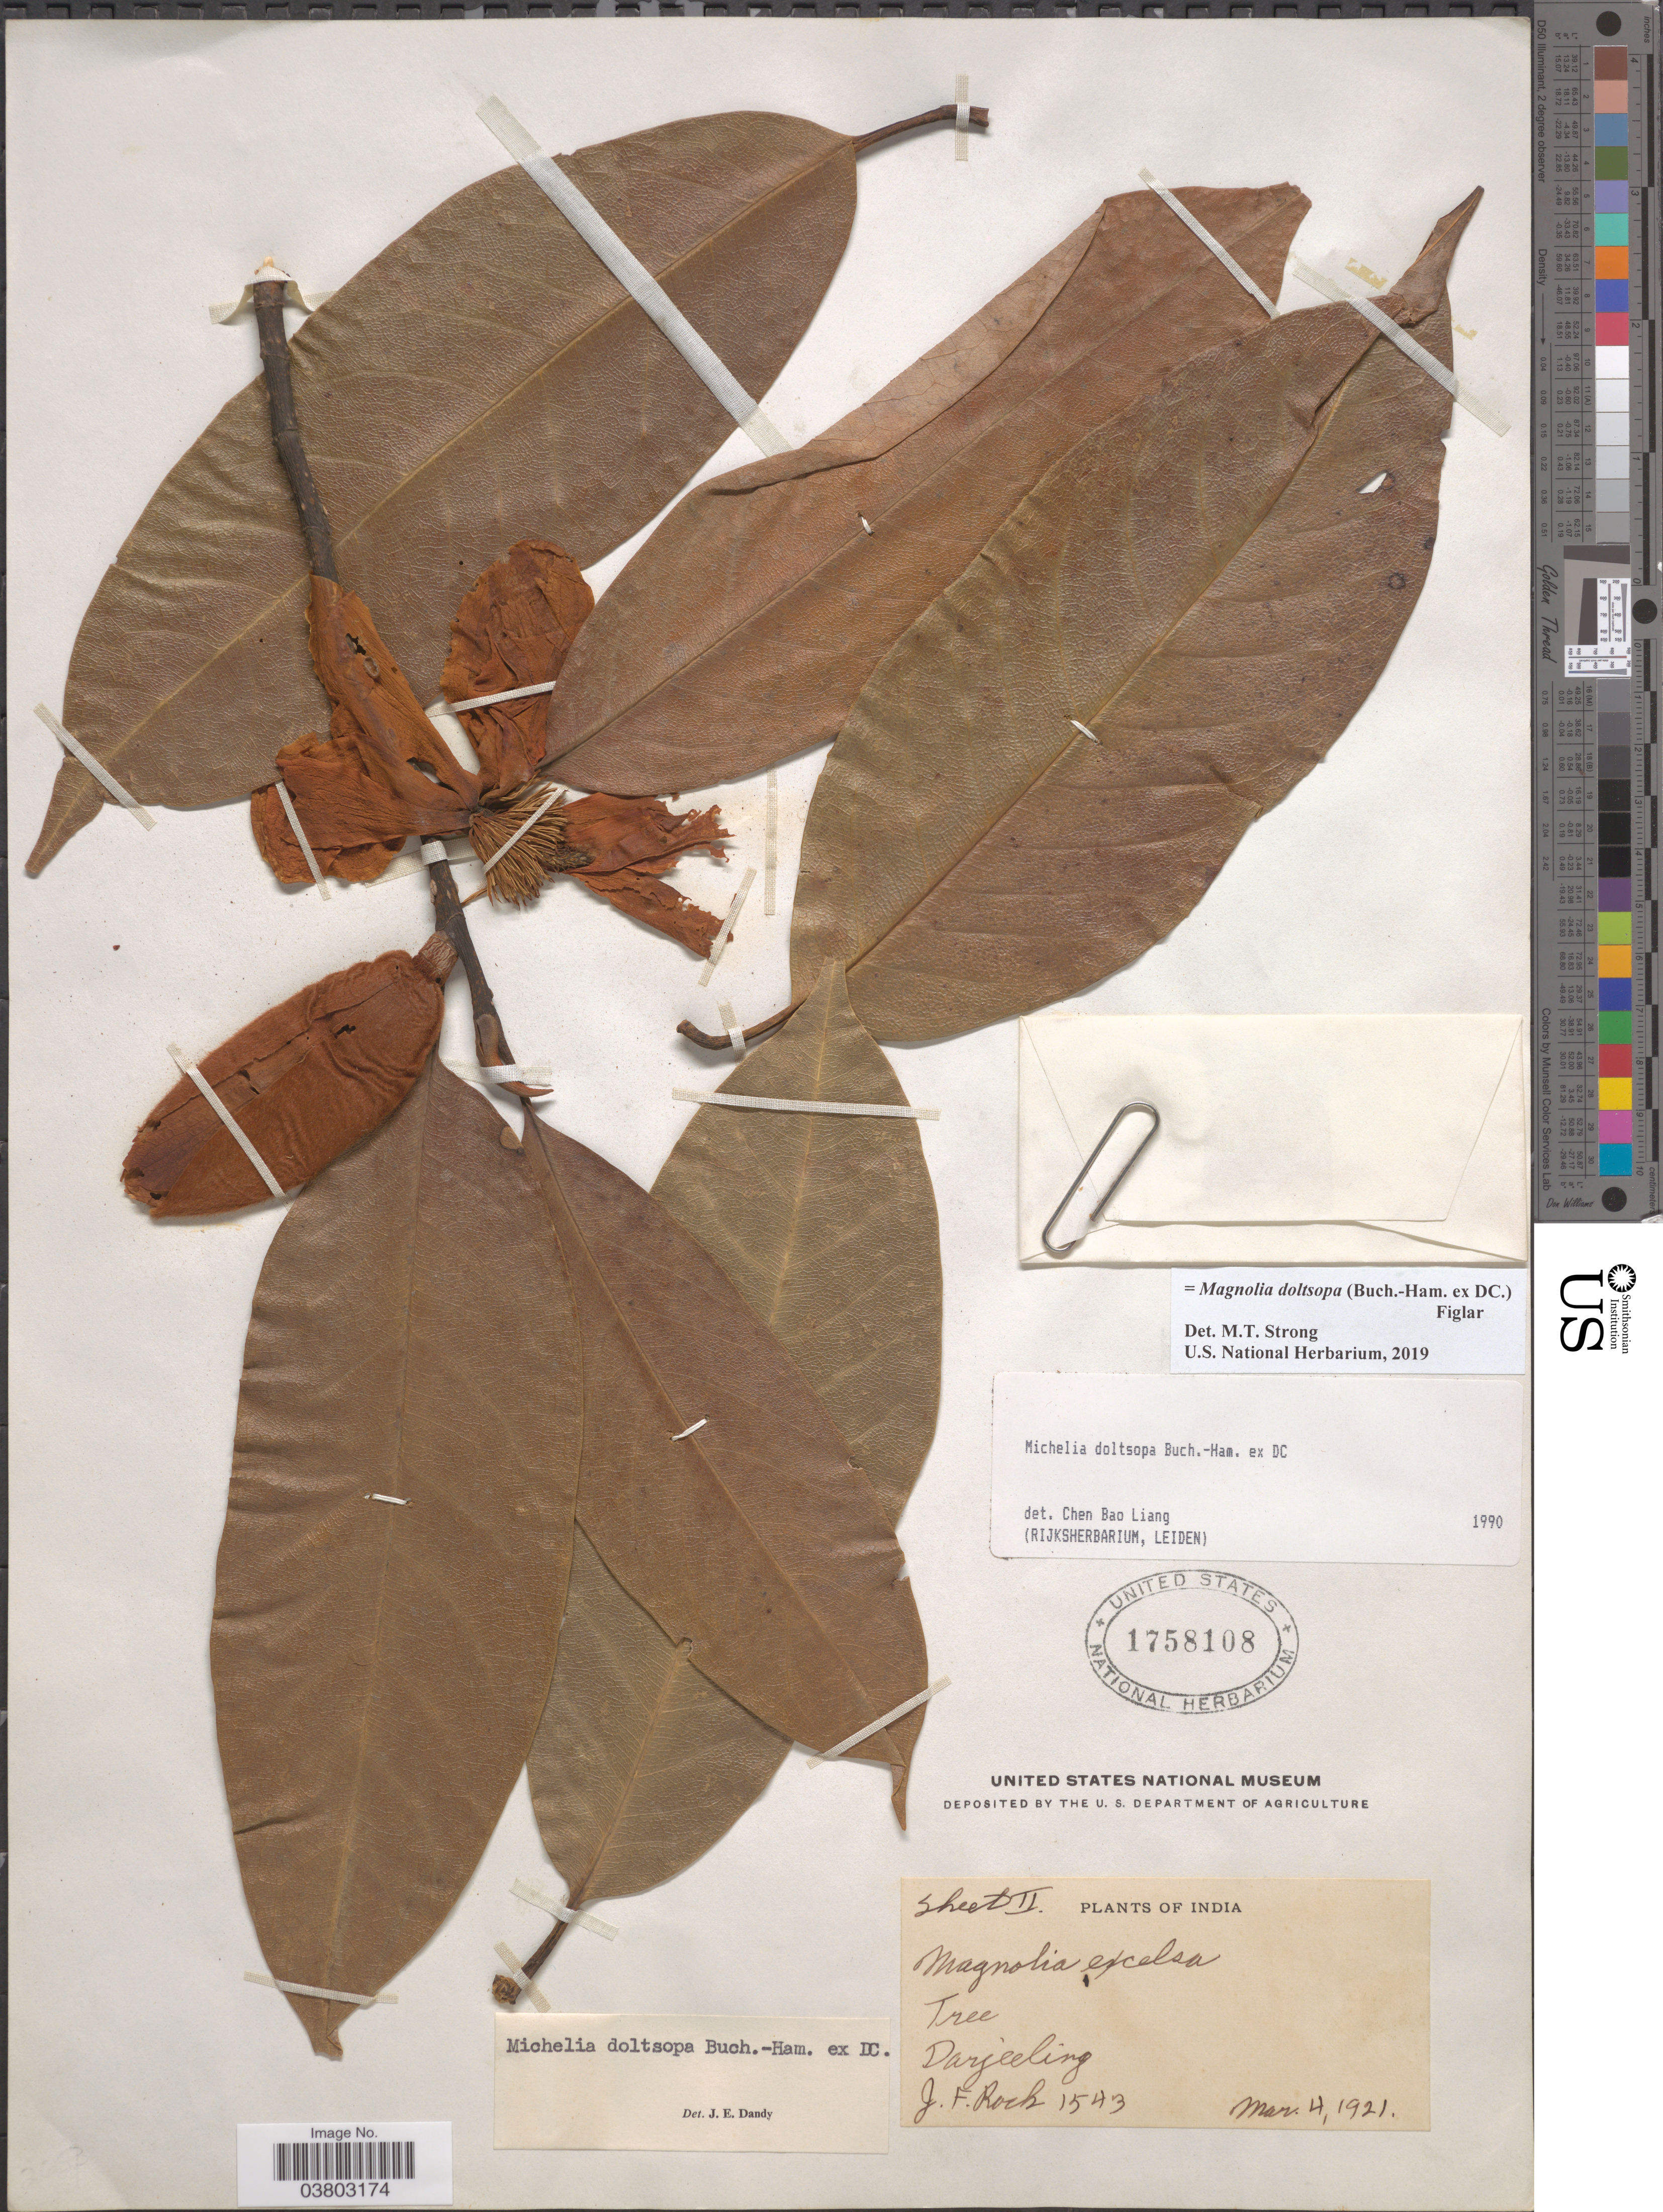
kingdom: Plantae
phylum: Tracheophyta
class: Magnoliopsida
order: Magnoliales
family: Magnoliaceae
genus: Magnolia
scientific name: Magnolia doltsopa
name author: (Buch.-Ham. ex DC.) Figlar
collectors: J. Rock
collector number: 1543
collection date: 1921-03-04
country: India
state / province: West Bengal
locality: Darjeeling.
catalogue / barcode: US 1758108